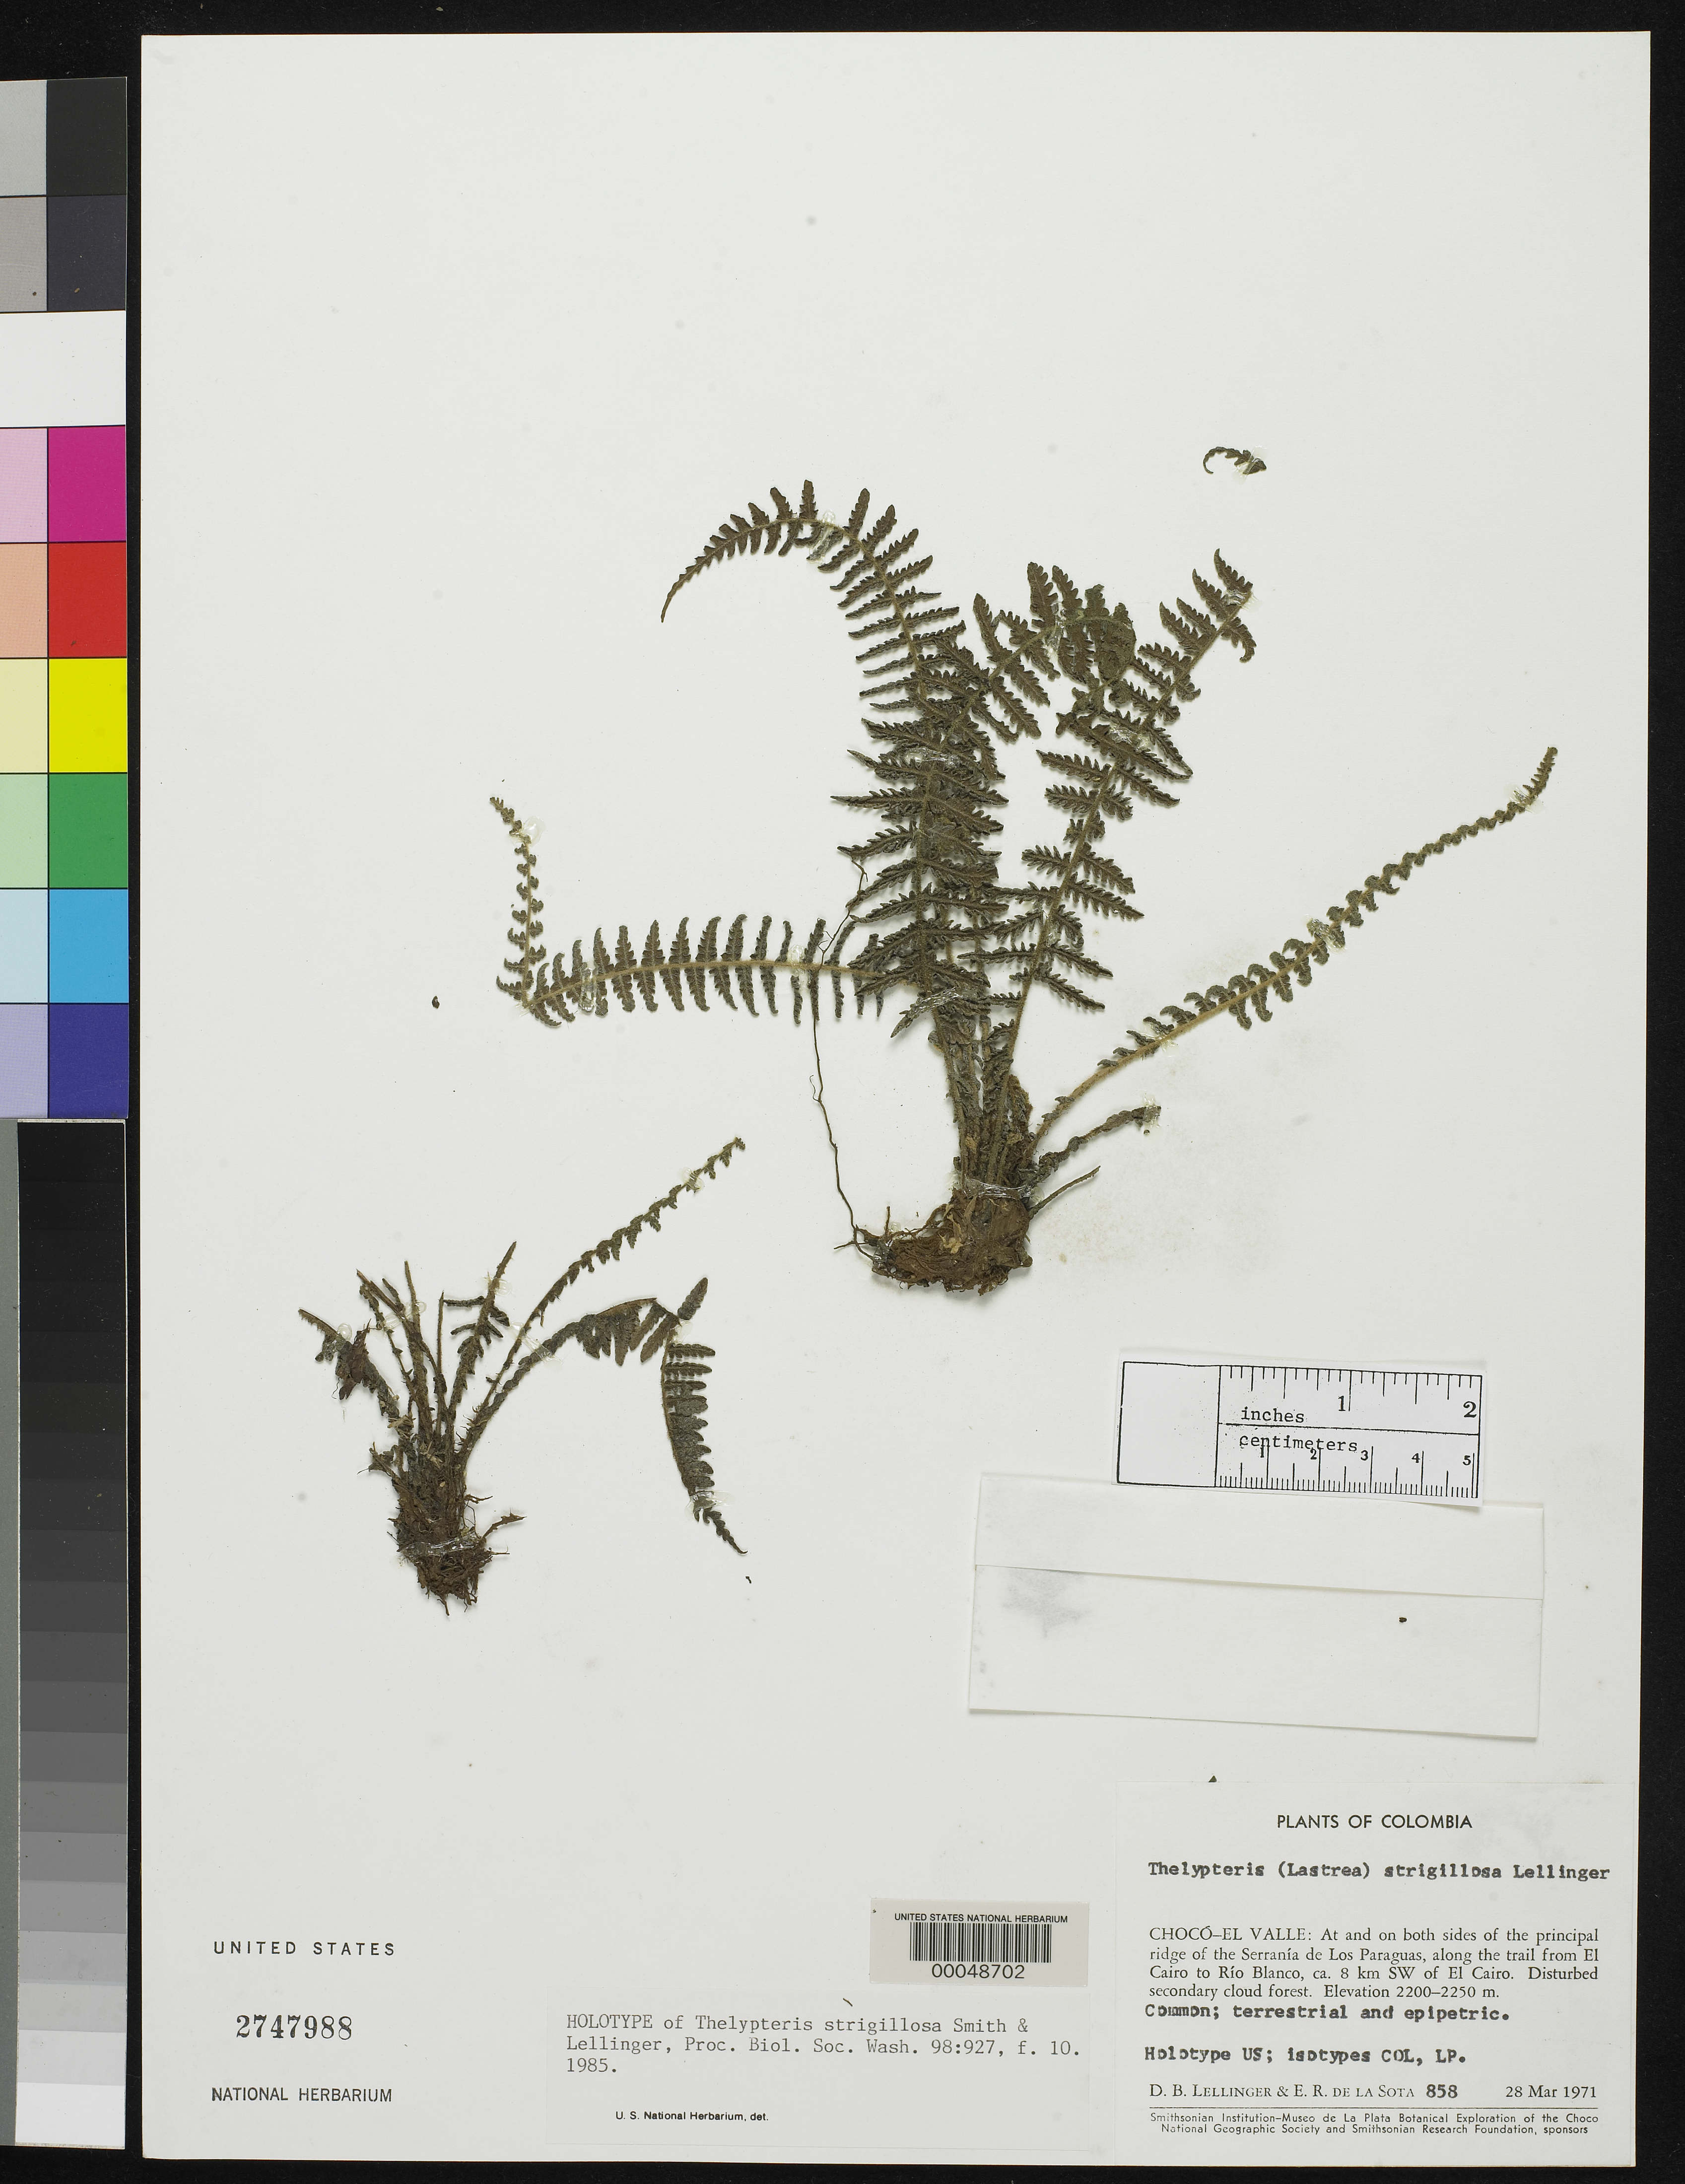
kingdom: Plantae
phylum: Tracheophyta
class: Polypodiopsida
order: Polypodiales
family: Thelypteridaceae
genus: Thelypteris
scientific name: Thelypteris strigillosa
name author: A.R. Sm. & Lellinger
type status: Holotype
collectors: D. B. Lellinger & E. R. de la Sota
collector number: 858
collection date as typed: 28 Mar 1971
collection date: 1971-03-28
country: Colombia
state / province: Valle del Cauca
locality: Both sides of principal ridge of Serrania de Los Paraguas, along Trail from El Cairo to Rio Blanco, ca. 8 km SW of el Cairo.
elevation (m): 2200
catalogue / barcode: US 2747988